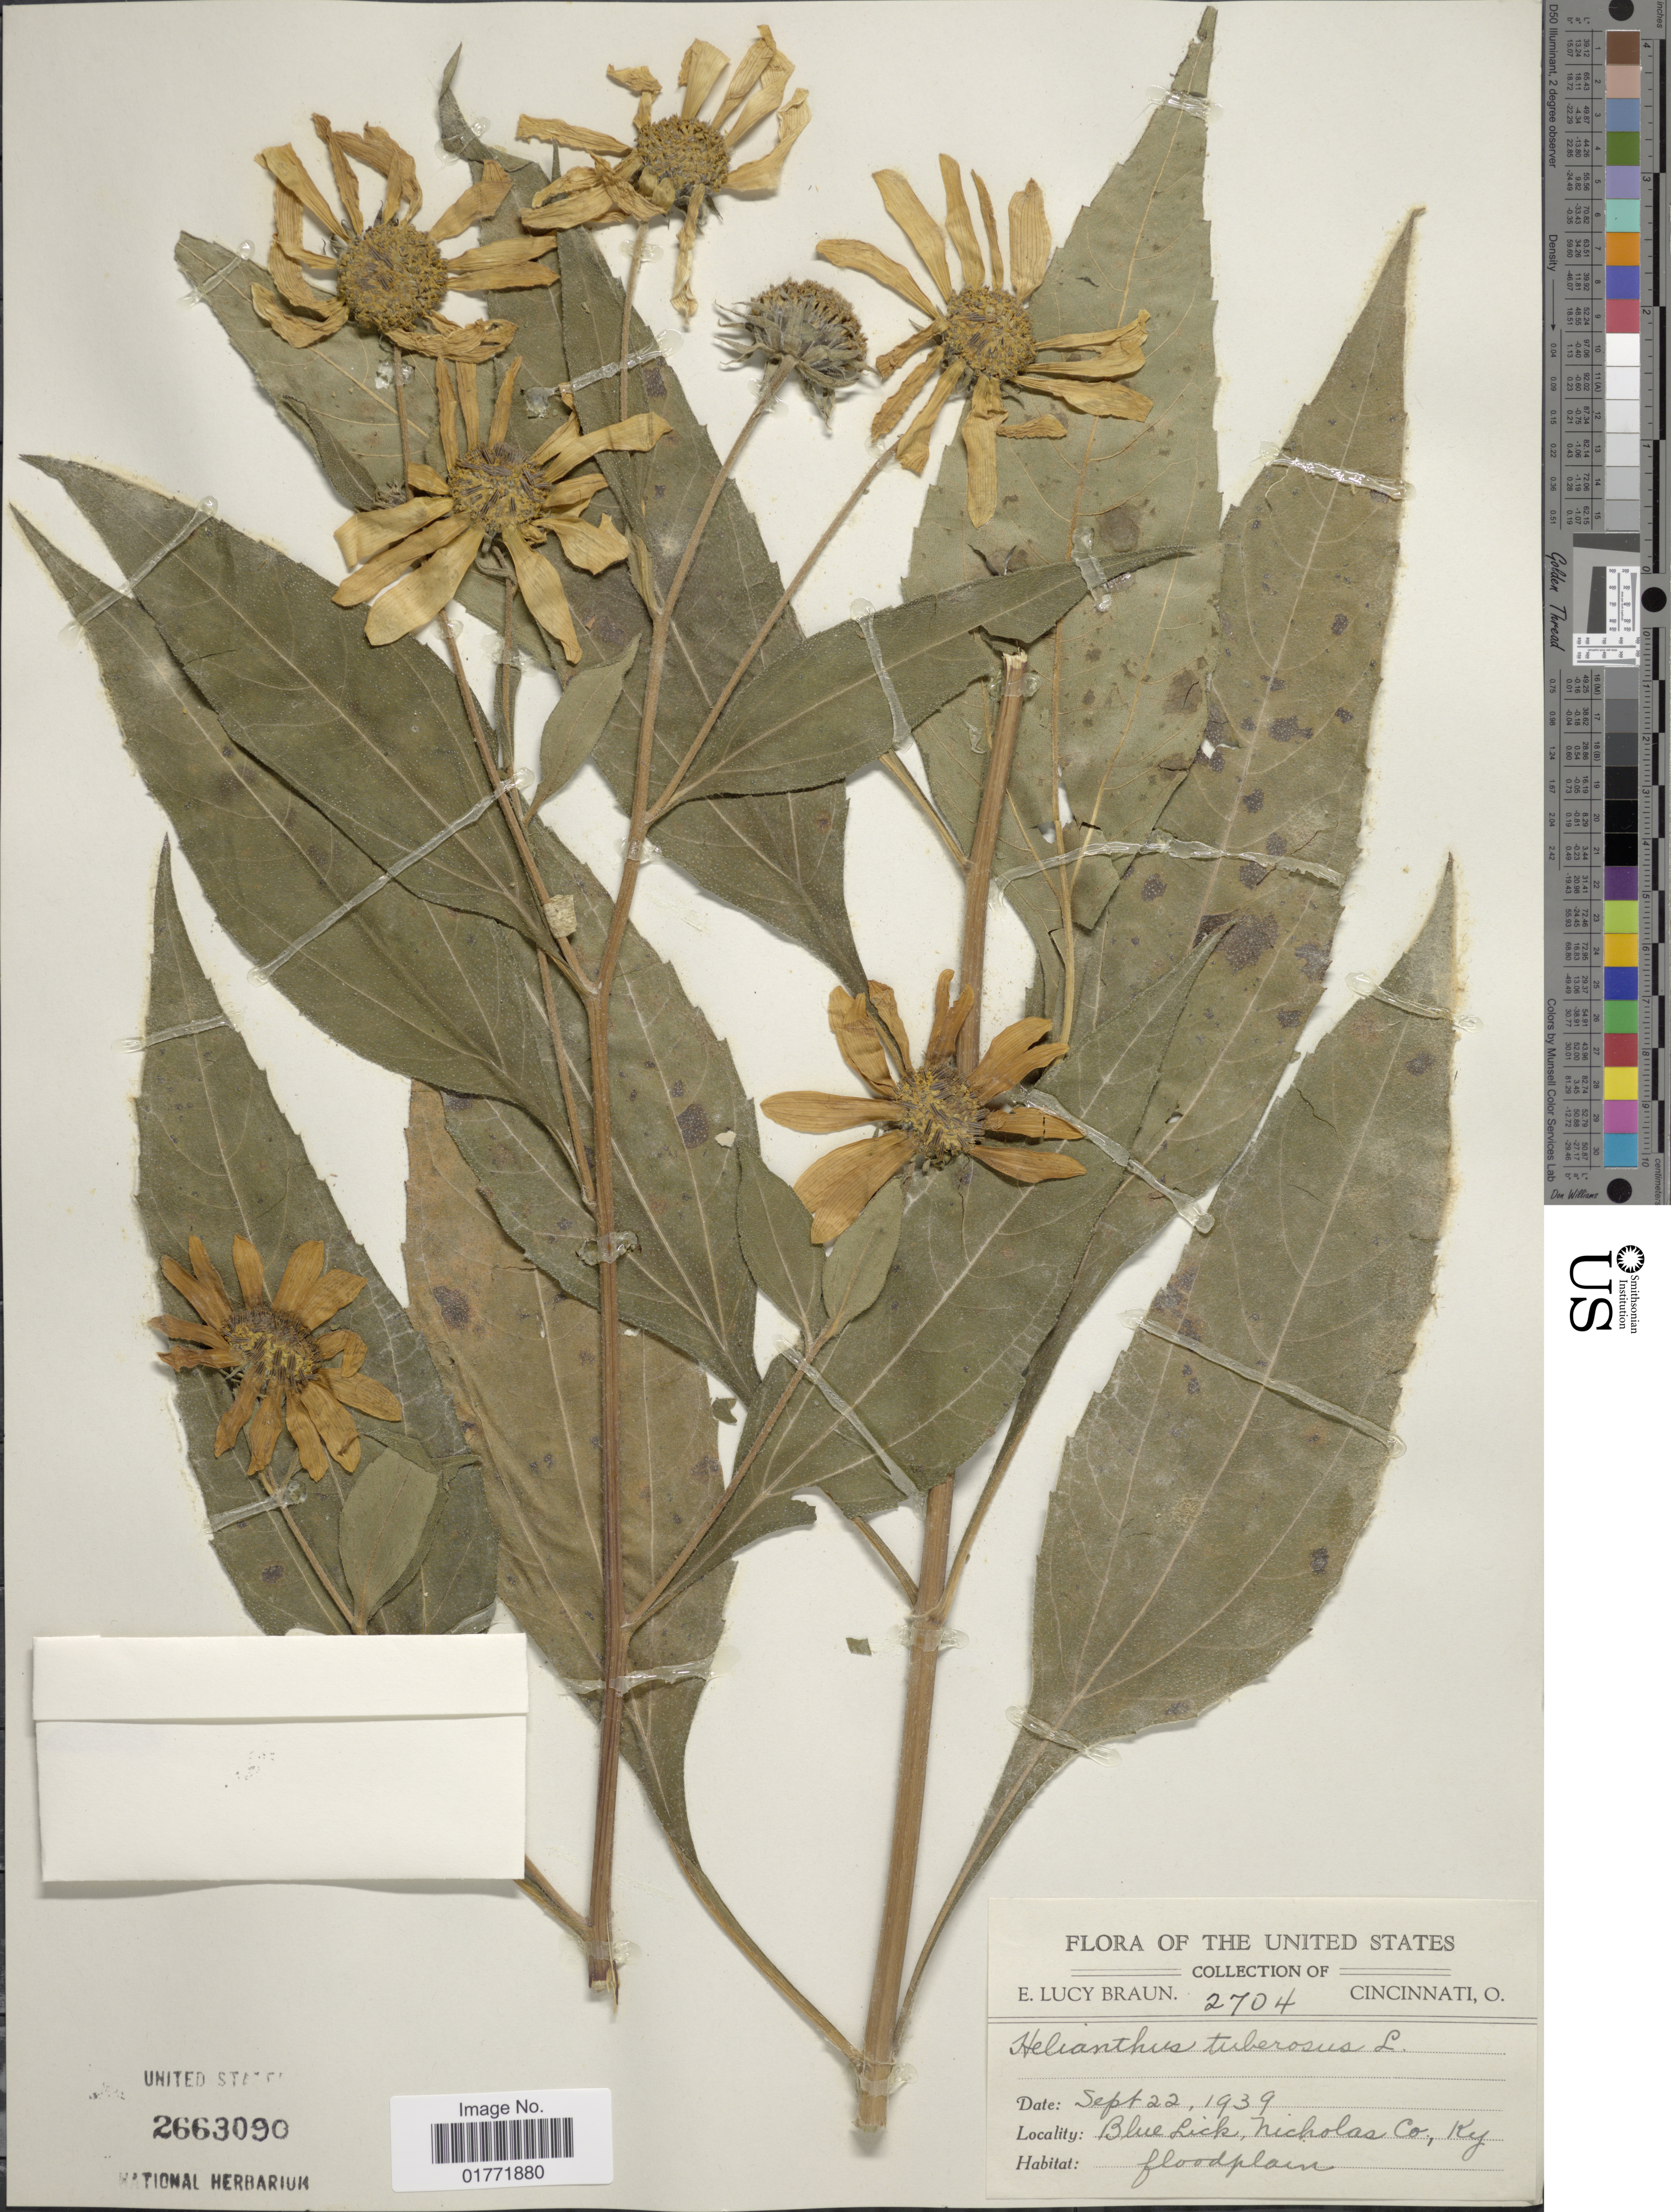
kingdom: Plantae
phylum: Tracheophyta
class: Magnoliopsida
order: Asterales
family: Asteraceae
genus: Helianthus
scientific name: Helianthus tuberosus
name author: L.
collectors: E. L. Braun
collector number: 2704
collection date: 1939-09-22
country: United States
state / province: Kentucky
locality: Blue Lick, Nicholas Co, Ky.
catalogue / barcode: US 2663090